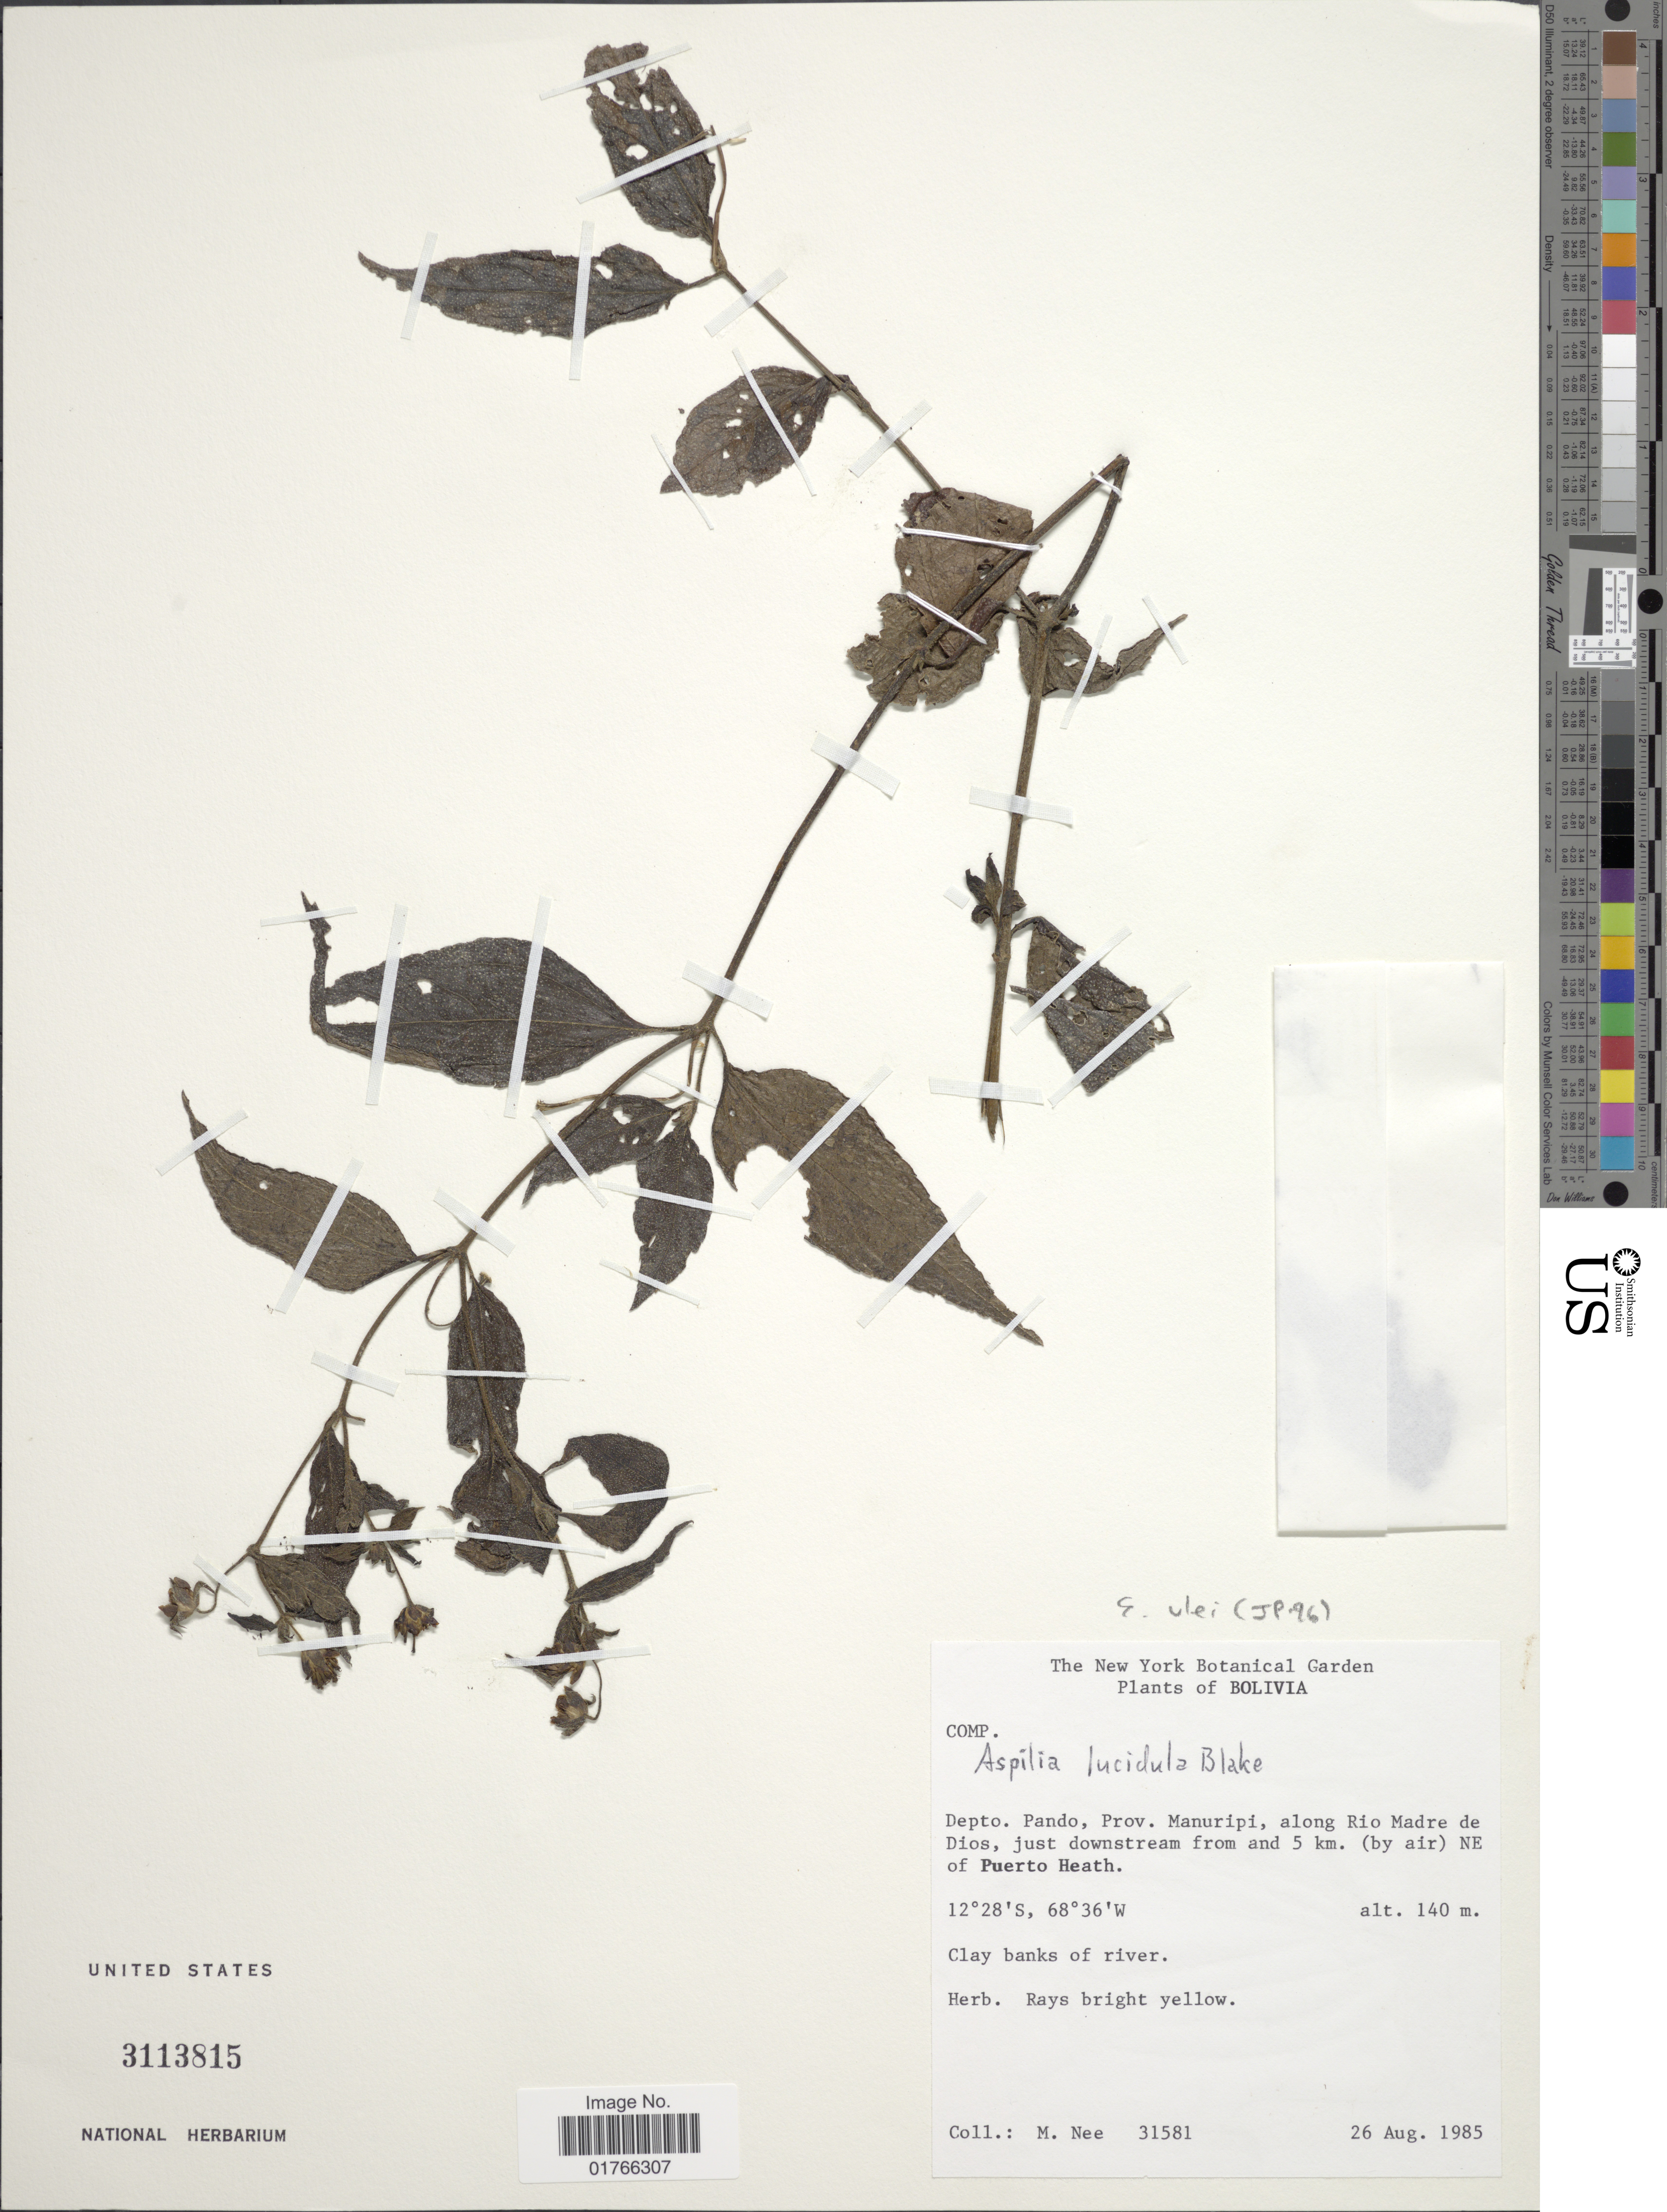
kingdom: Plantae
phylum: Tracheophyta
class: Magnoliopsida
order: Asterales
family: Asteraceae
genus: Elaphandra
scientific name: Elaphandra ulei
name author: (Hieron.) H. Rob.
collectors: M. Nee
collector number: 31581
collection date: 1985-08-26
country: Bolivia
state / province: Pando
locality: Prov. Manuripi, along Rio Madre de Dios, just downstream from and 5 km (by air) NE of Puerto Heath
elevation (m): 140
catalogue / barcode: US 3113815